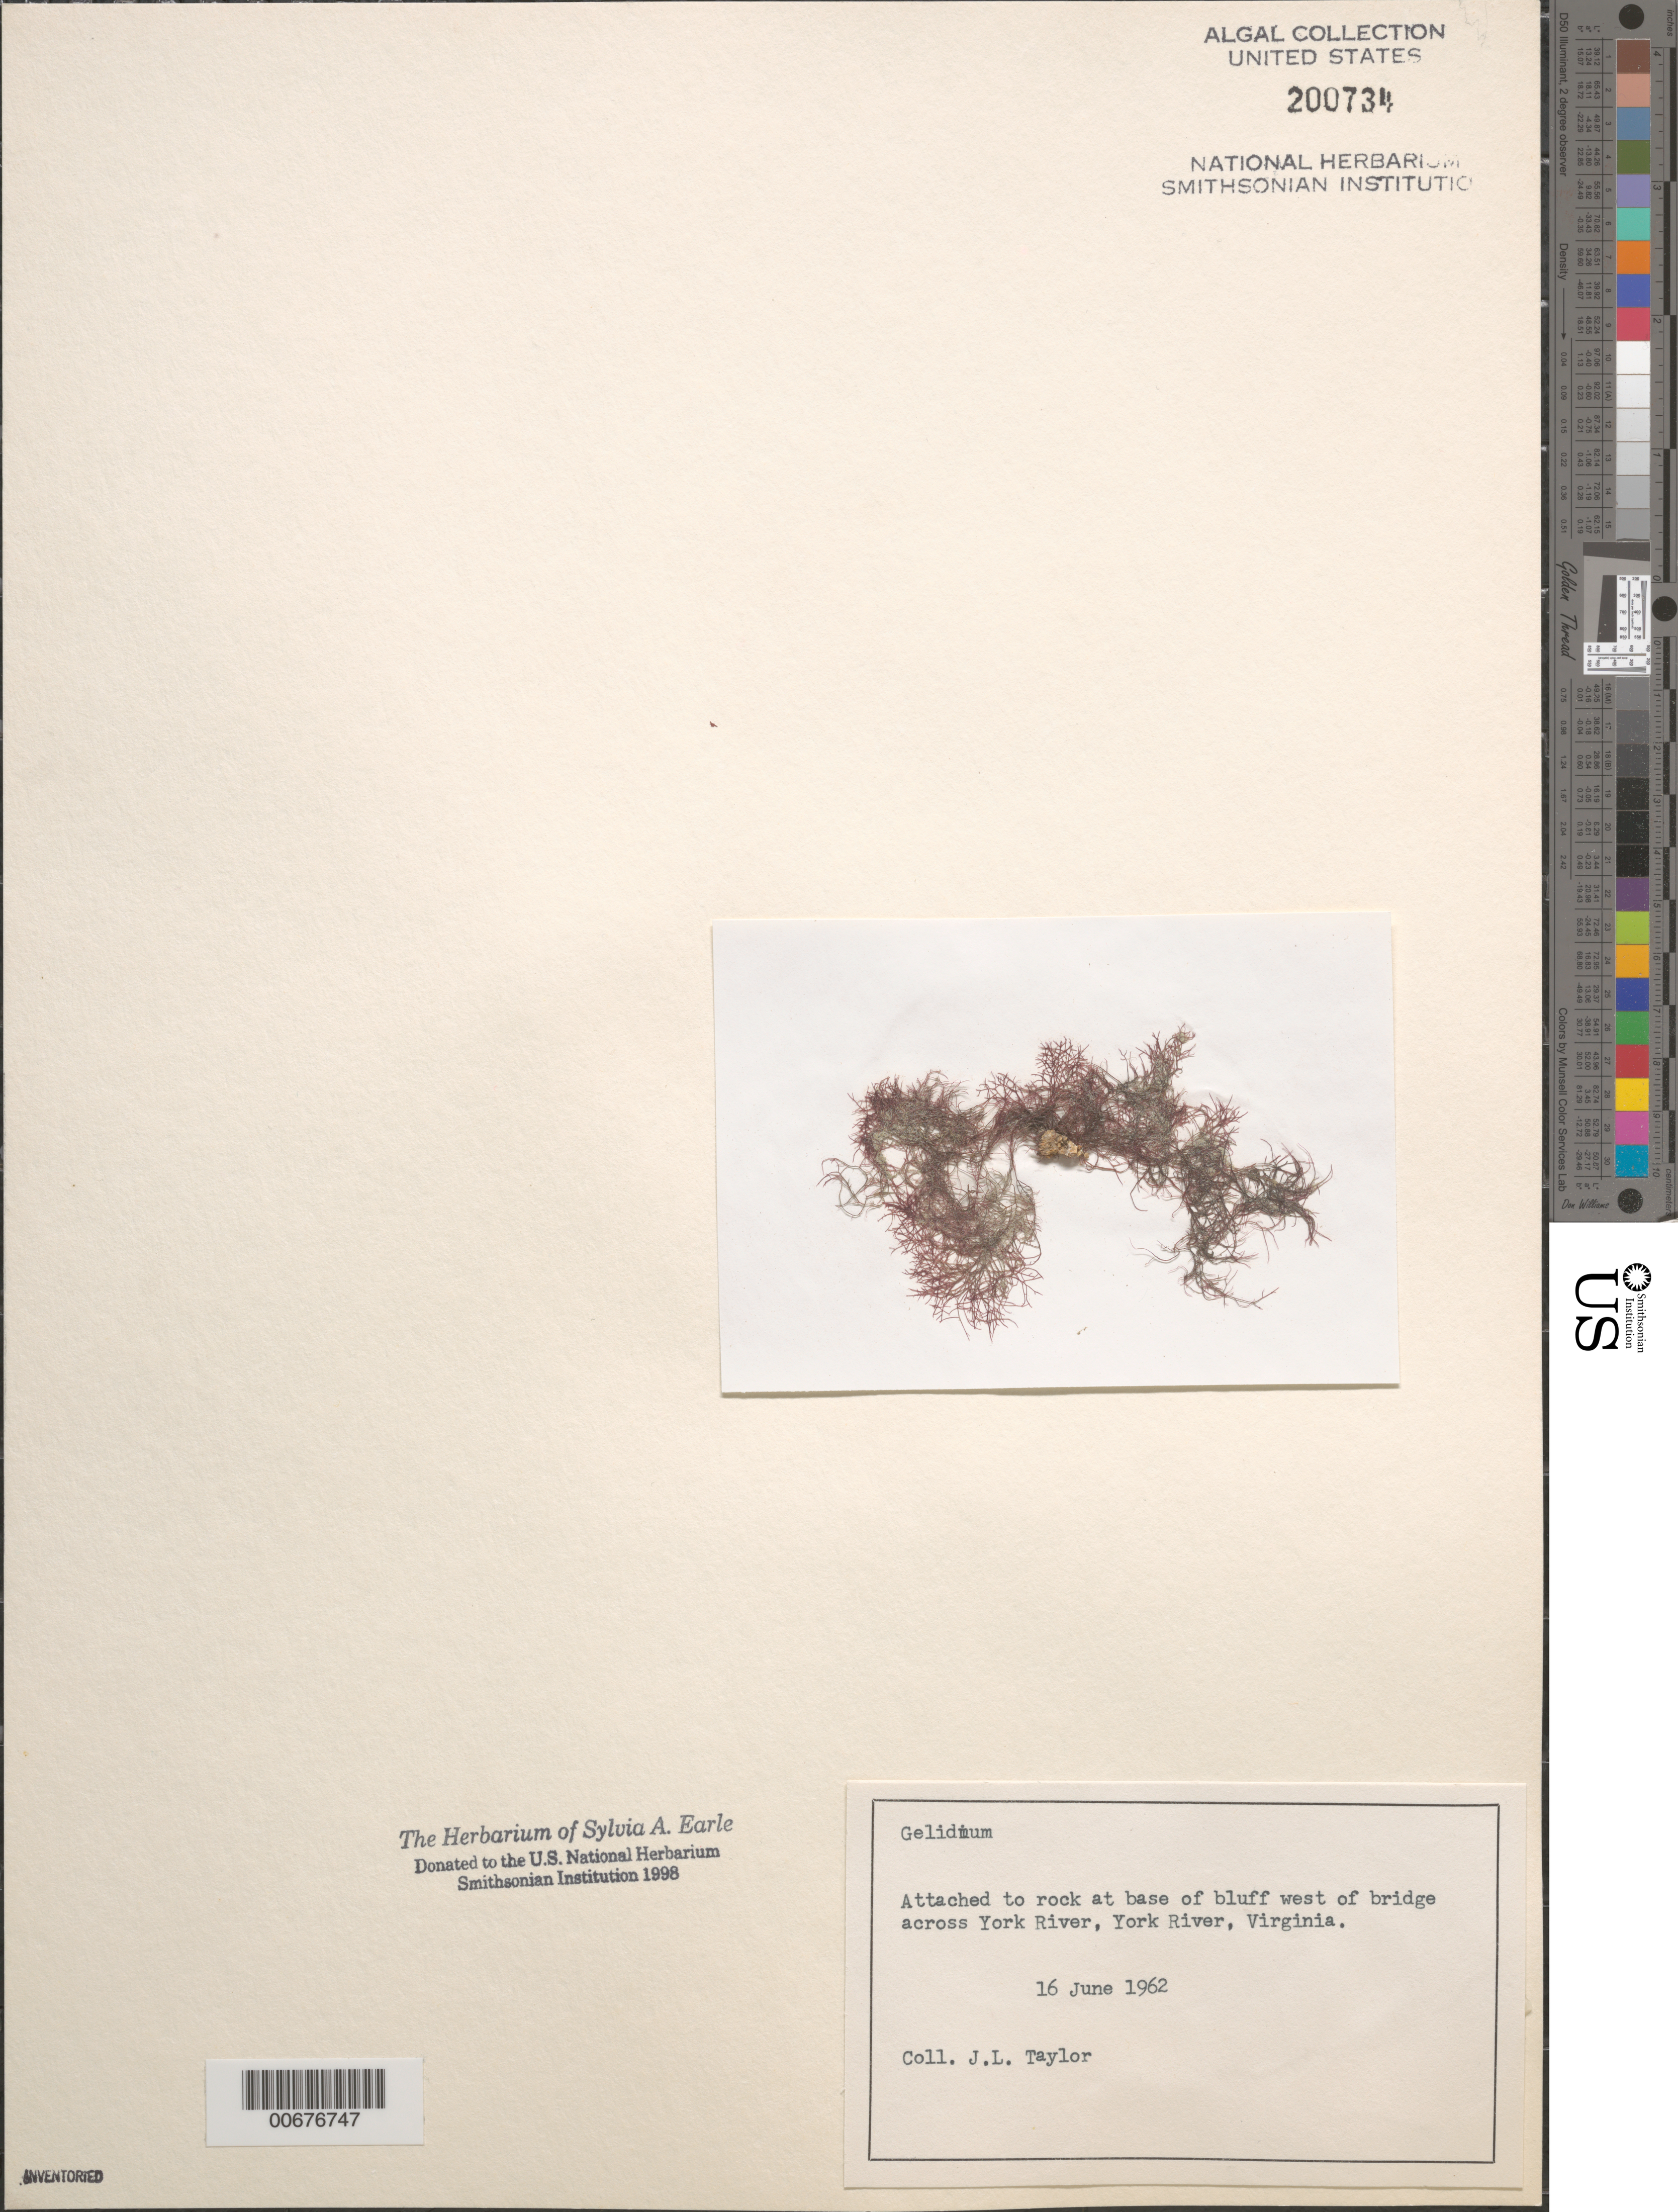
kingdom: Plantae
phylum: Rhodophyta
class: Florideophyceae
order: Gelidiales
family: Gelidiaceae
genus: Gelidium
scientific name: Gelidium sp.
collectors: J. L. Taylor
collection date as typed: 16 Jun 1962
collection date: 1962-06-16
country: United States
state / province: Virginia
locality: York River, base of bluff west of bridge across York River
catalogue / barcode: US 200734